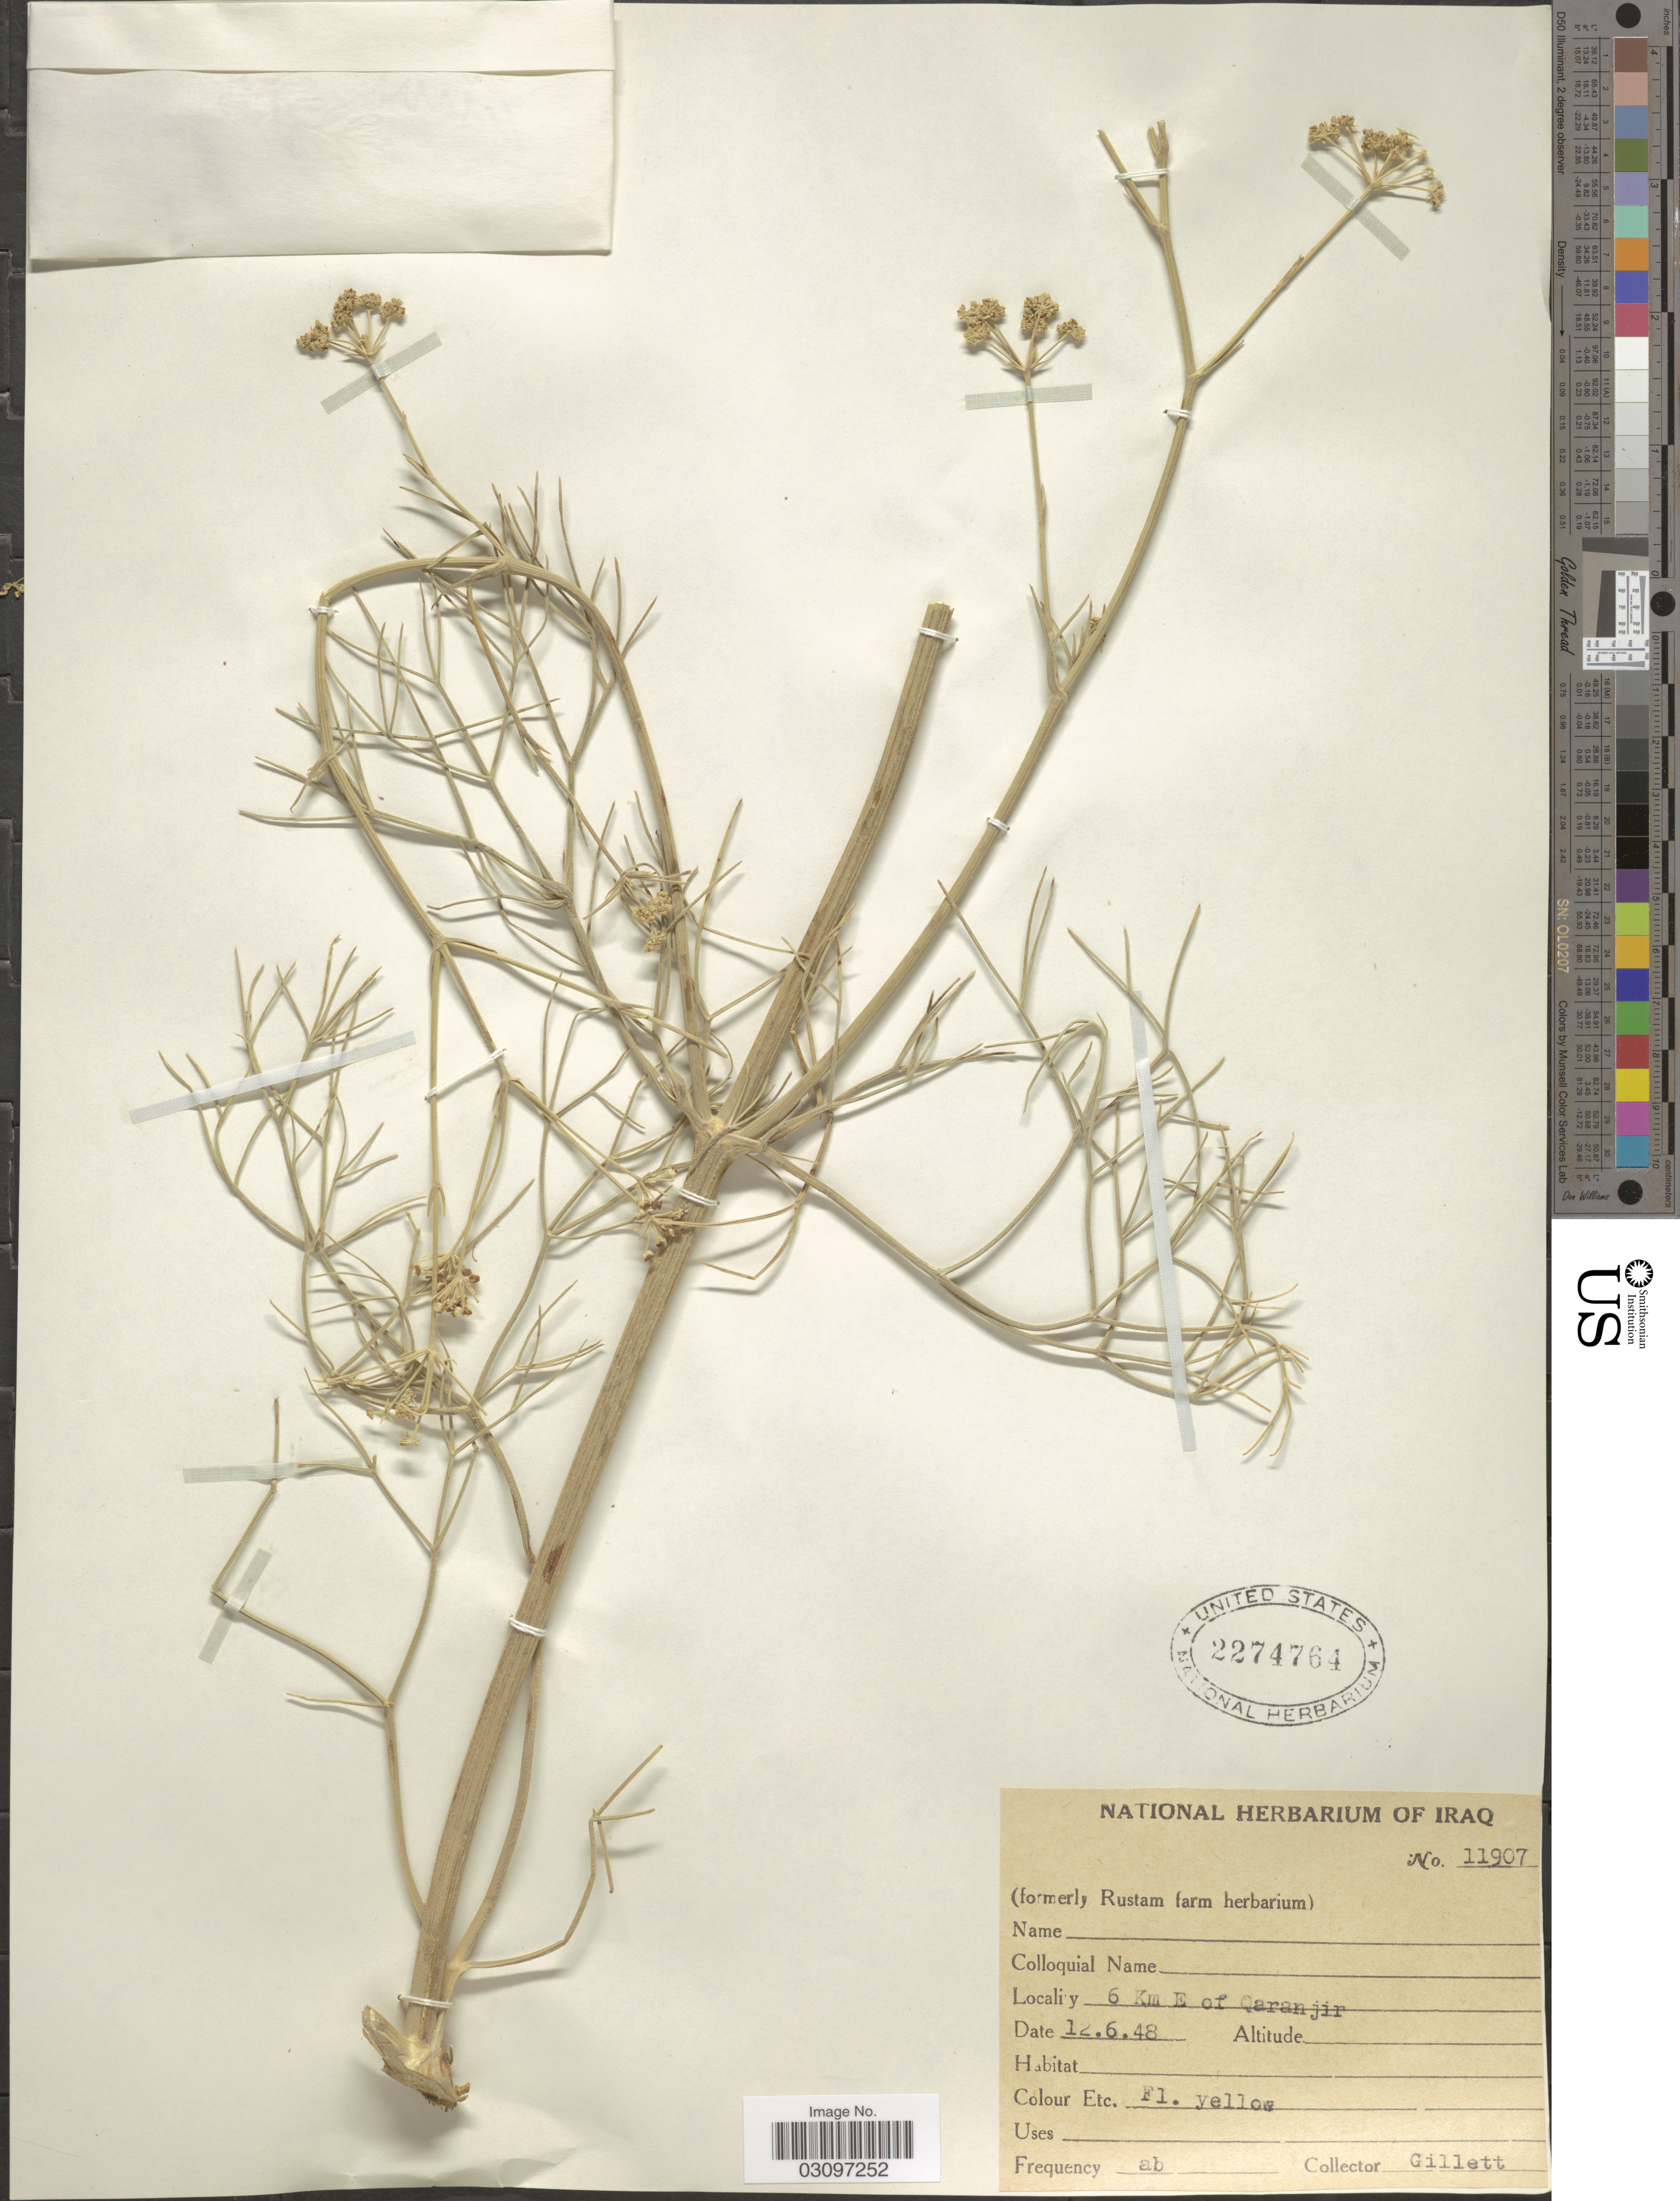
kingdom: Plantae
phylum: Tracheophyta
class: Magnoliopsida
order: Apiales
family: Apiaceae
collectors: Gillett, --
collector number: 11907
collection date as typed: Transcribed d/m/y: 12/6/48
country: Iraq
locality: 6 Km E of Qaranjir.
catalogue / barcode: US 2274764